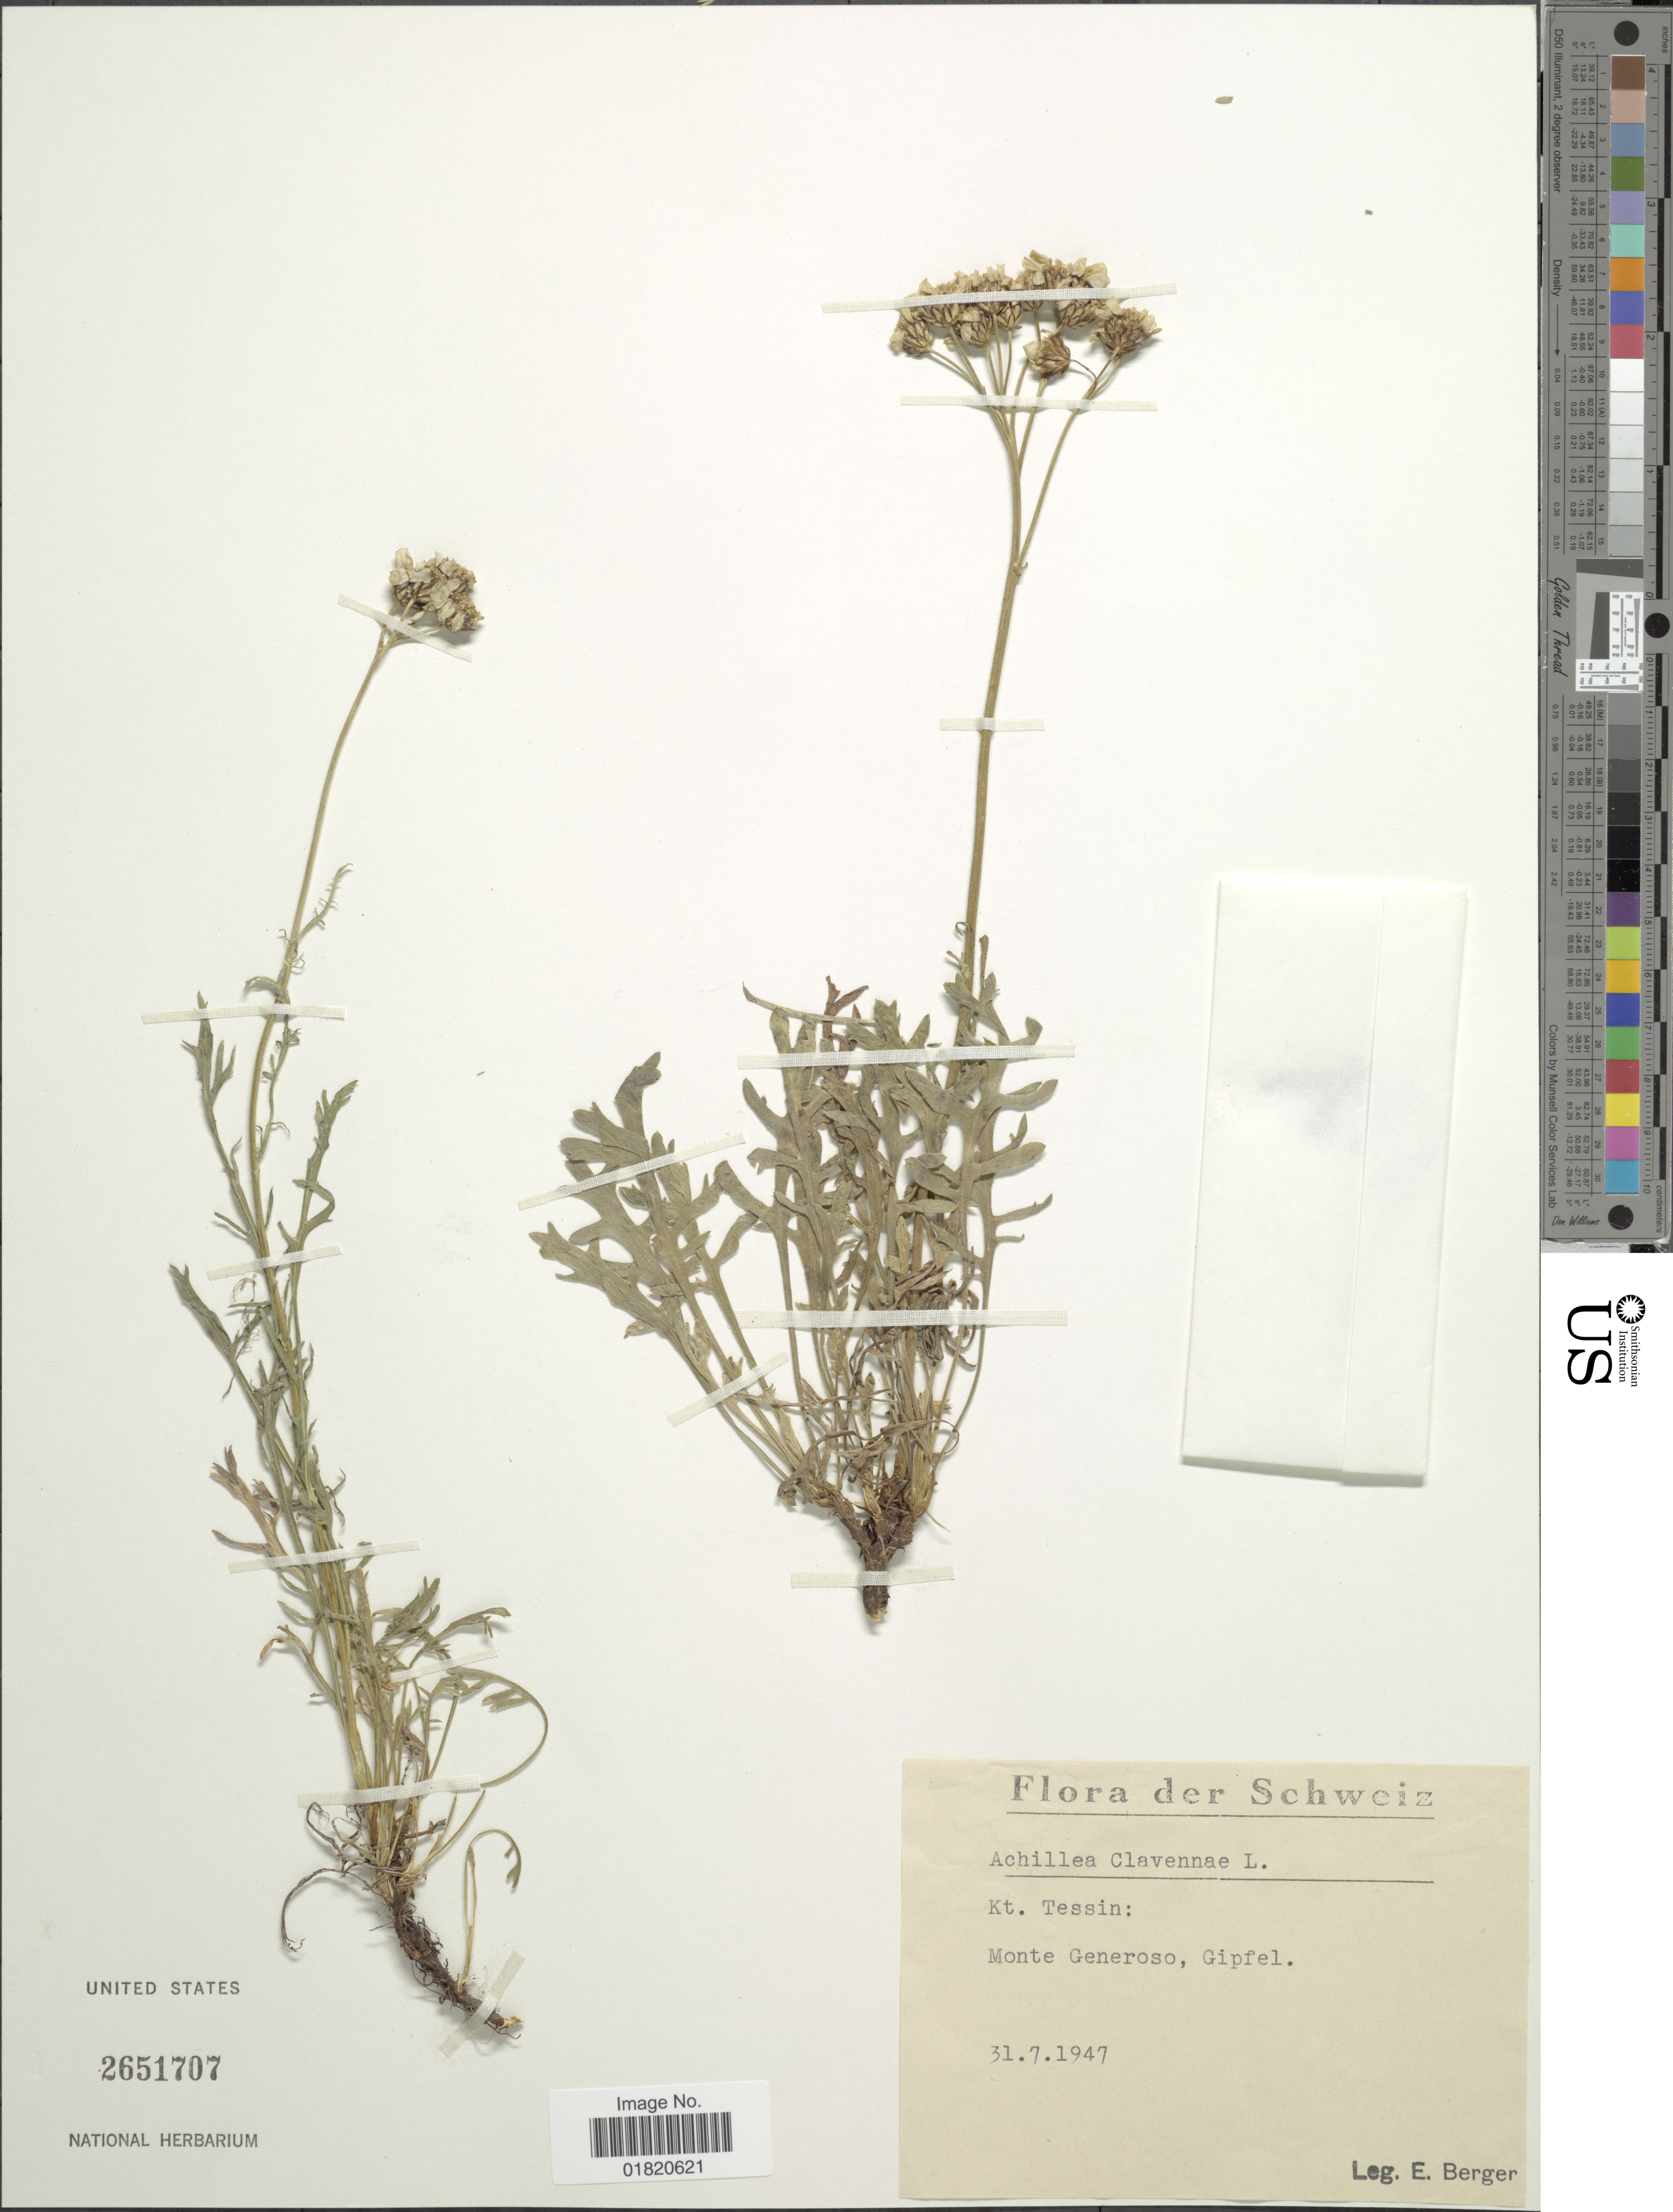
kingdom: Plantae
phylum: Tracheophyta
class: Magnoliopsida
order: Asterales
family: Asteraceae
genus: Achillea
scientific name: Achillea clavennae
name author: L.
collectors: E. Berger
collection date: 1947-07-31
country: Switzerland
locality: Schweiz. Kt. Tessin: Monte Generoso, Gipfel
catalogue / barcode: US 2651707